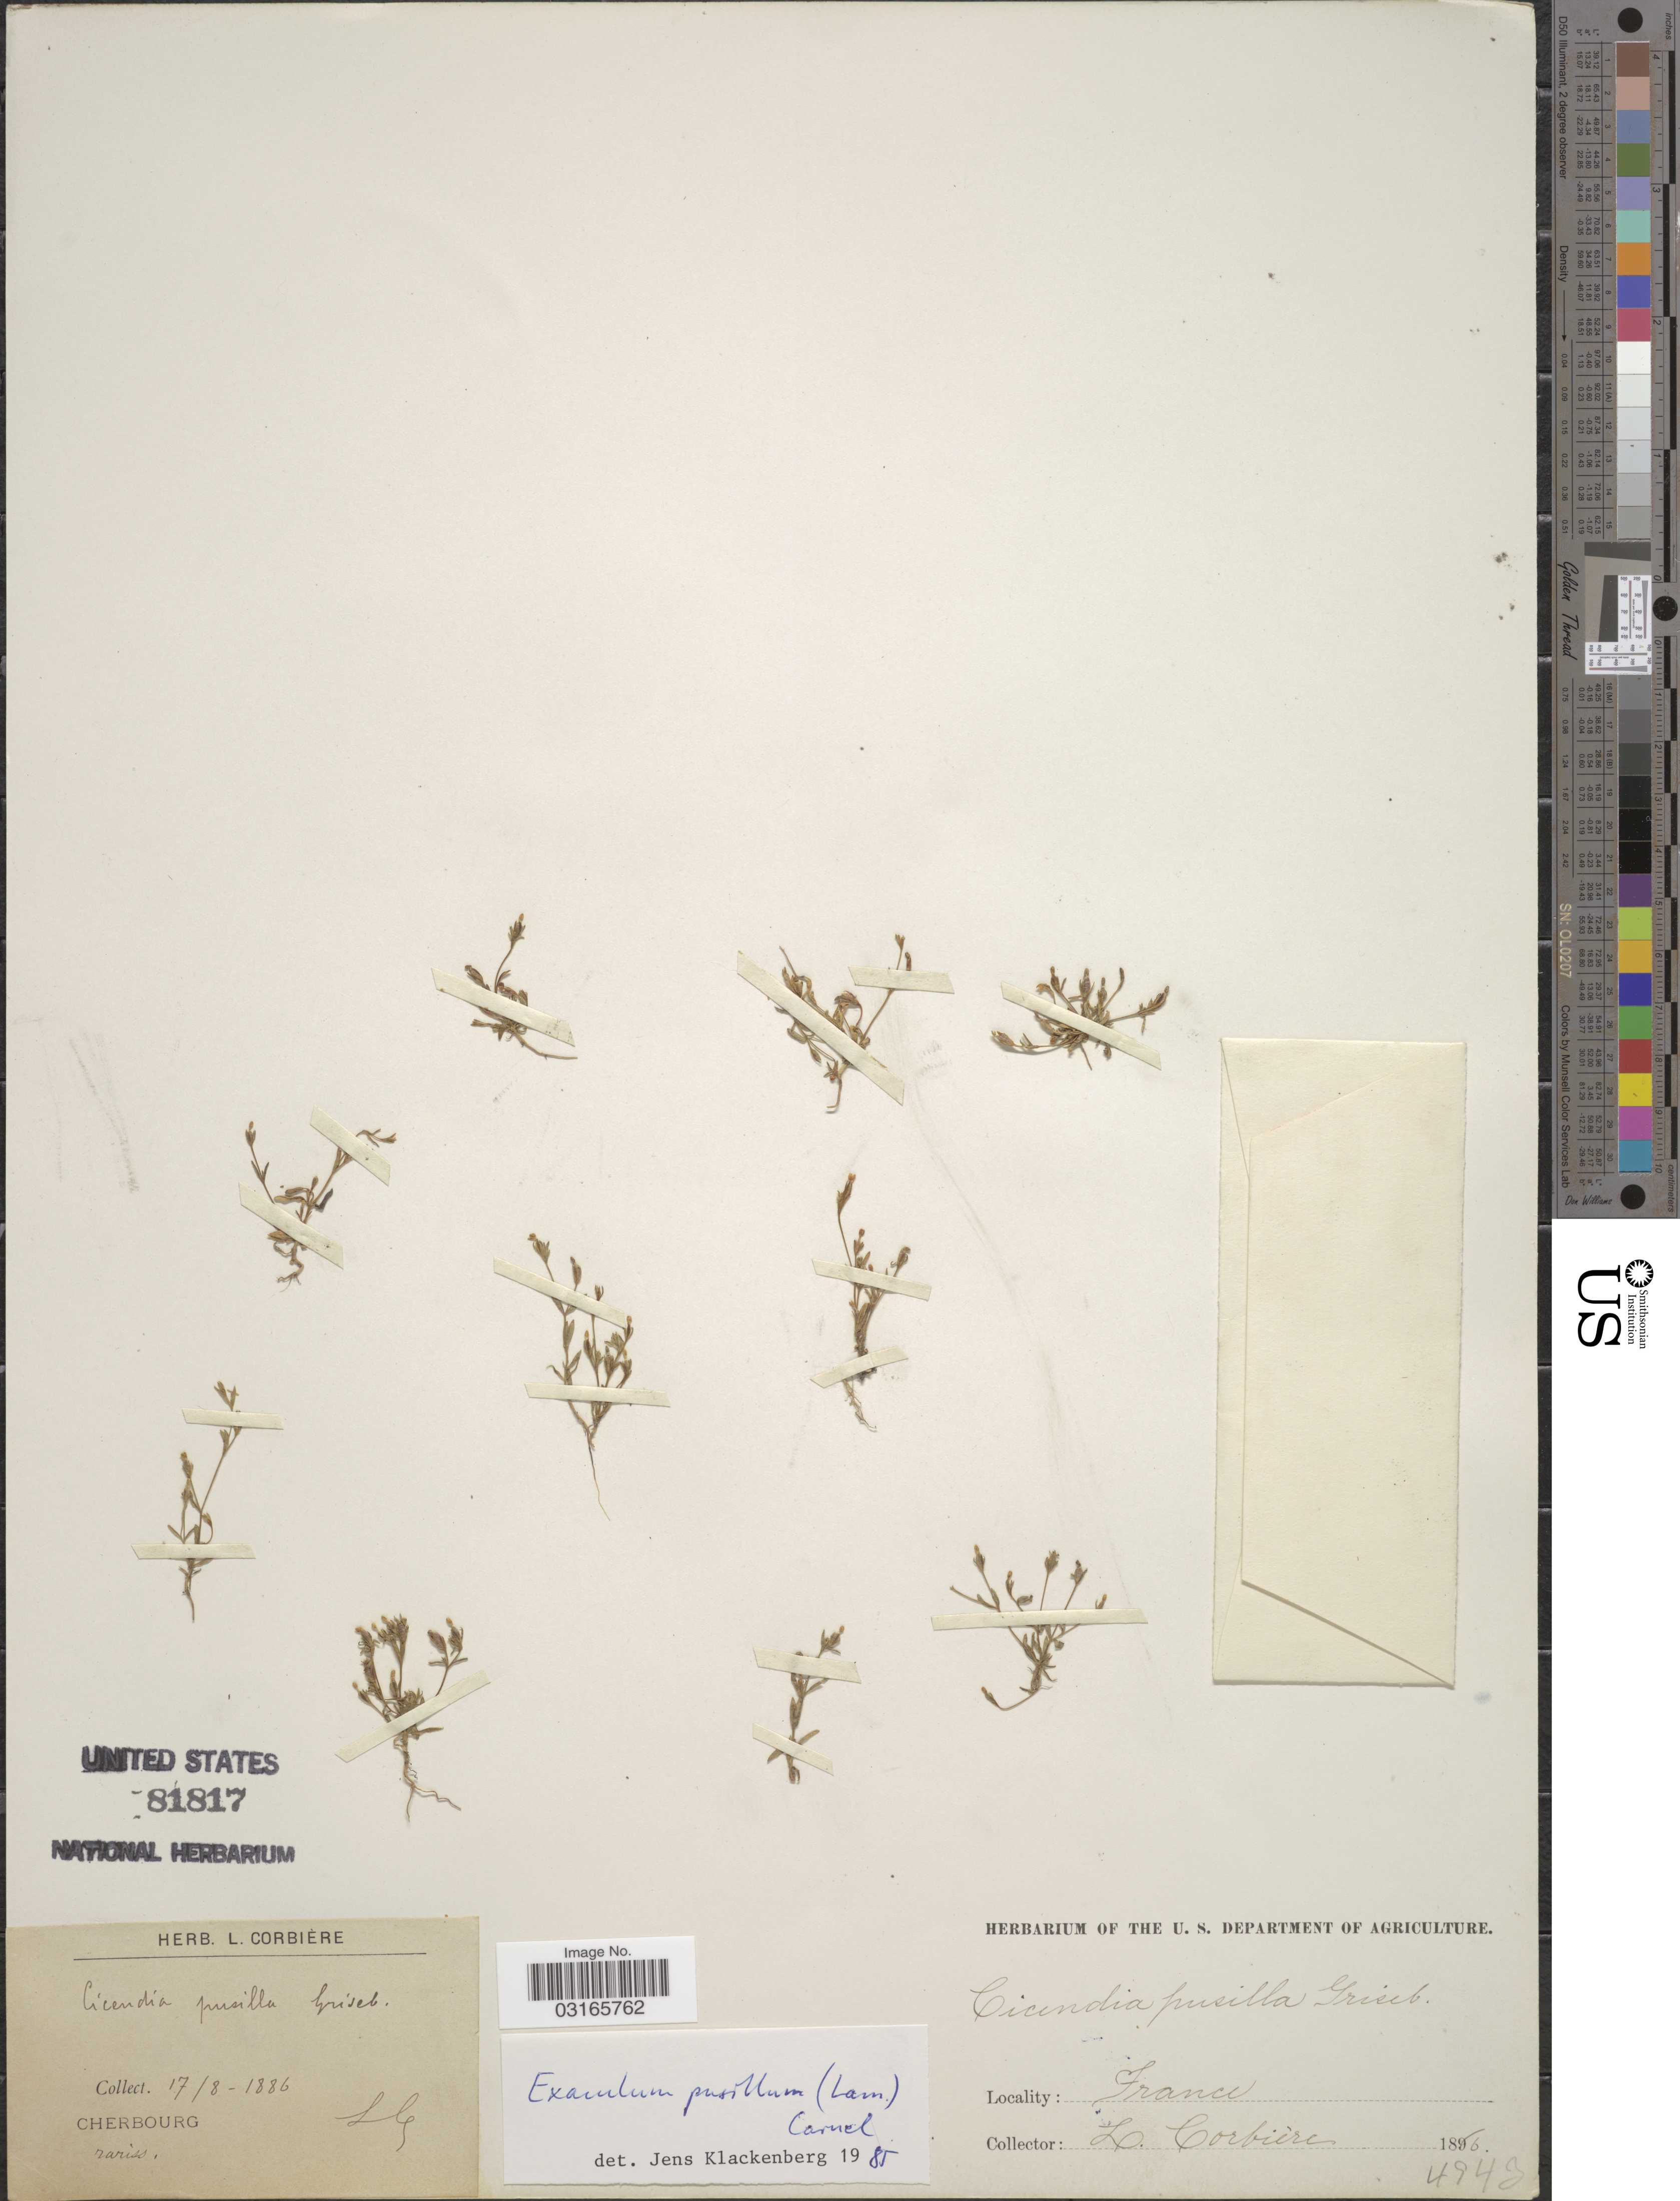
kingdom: Plantae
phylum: Tracheophyta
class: Magnoliopsida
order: Gentianales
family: Gentianaceae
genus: Cicendia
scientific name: Cicendia pusilla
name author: (DC.) Griseb.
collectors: L. Corbière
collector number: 4943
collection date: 1886-08-17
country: France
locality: Cherbourg.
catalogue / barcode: US 81817